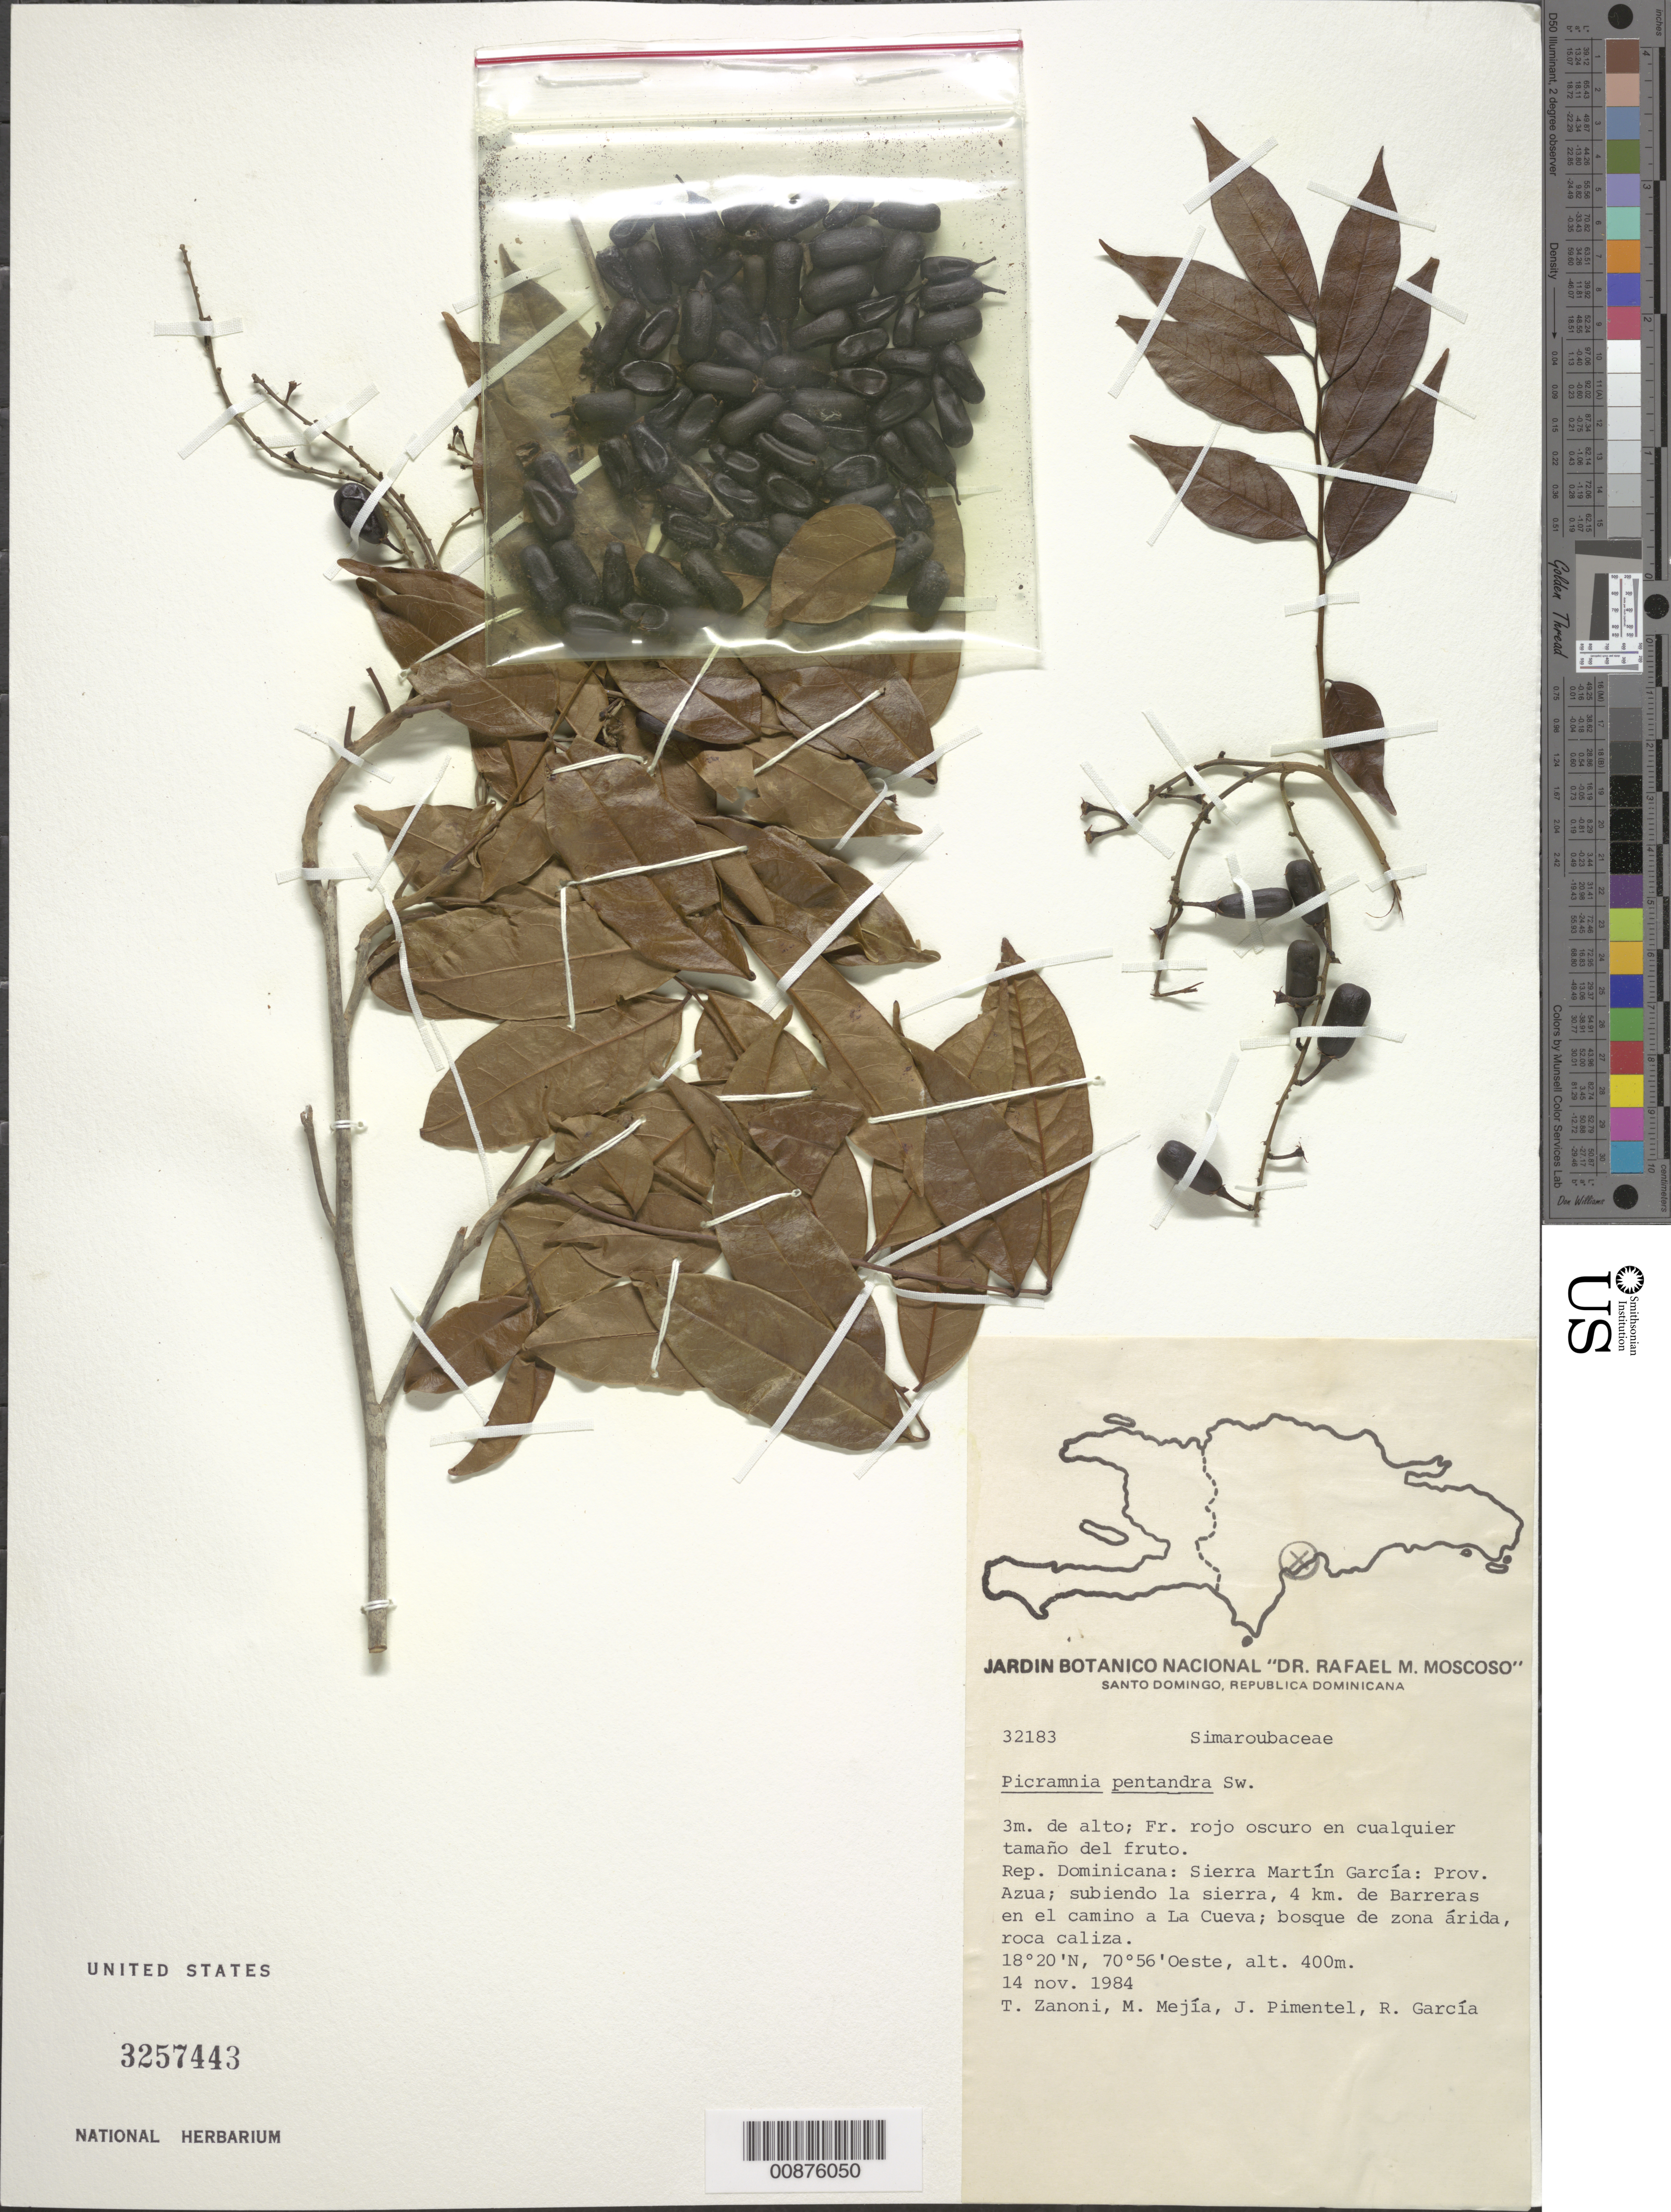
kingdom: Plantae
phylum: Tracheophyta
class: Magnoliopsida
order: Picramniales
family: Picramniaceae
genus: Picramnia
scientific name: Picramnia pentandra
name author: Sw.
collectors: T. A. Zanoni, M. Mejia, J. Pimentel & R. G. García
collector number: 32183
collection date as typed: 14 Nov 1984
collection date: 1984-11-14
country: Dominican Republic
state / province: Azua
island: Hispaniola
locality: Sierra Martín García, subiendo la sierra, 4 km de Barreras, en el camino a La Cueva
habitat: Bosque de zona árida, roca caliza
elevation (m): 400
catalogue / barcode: US 3257443